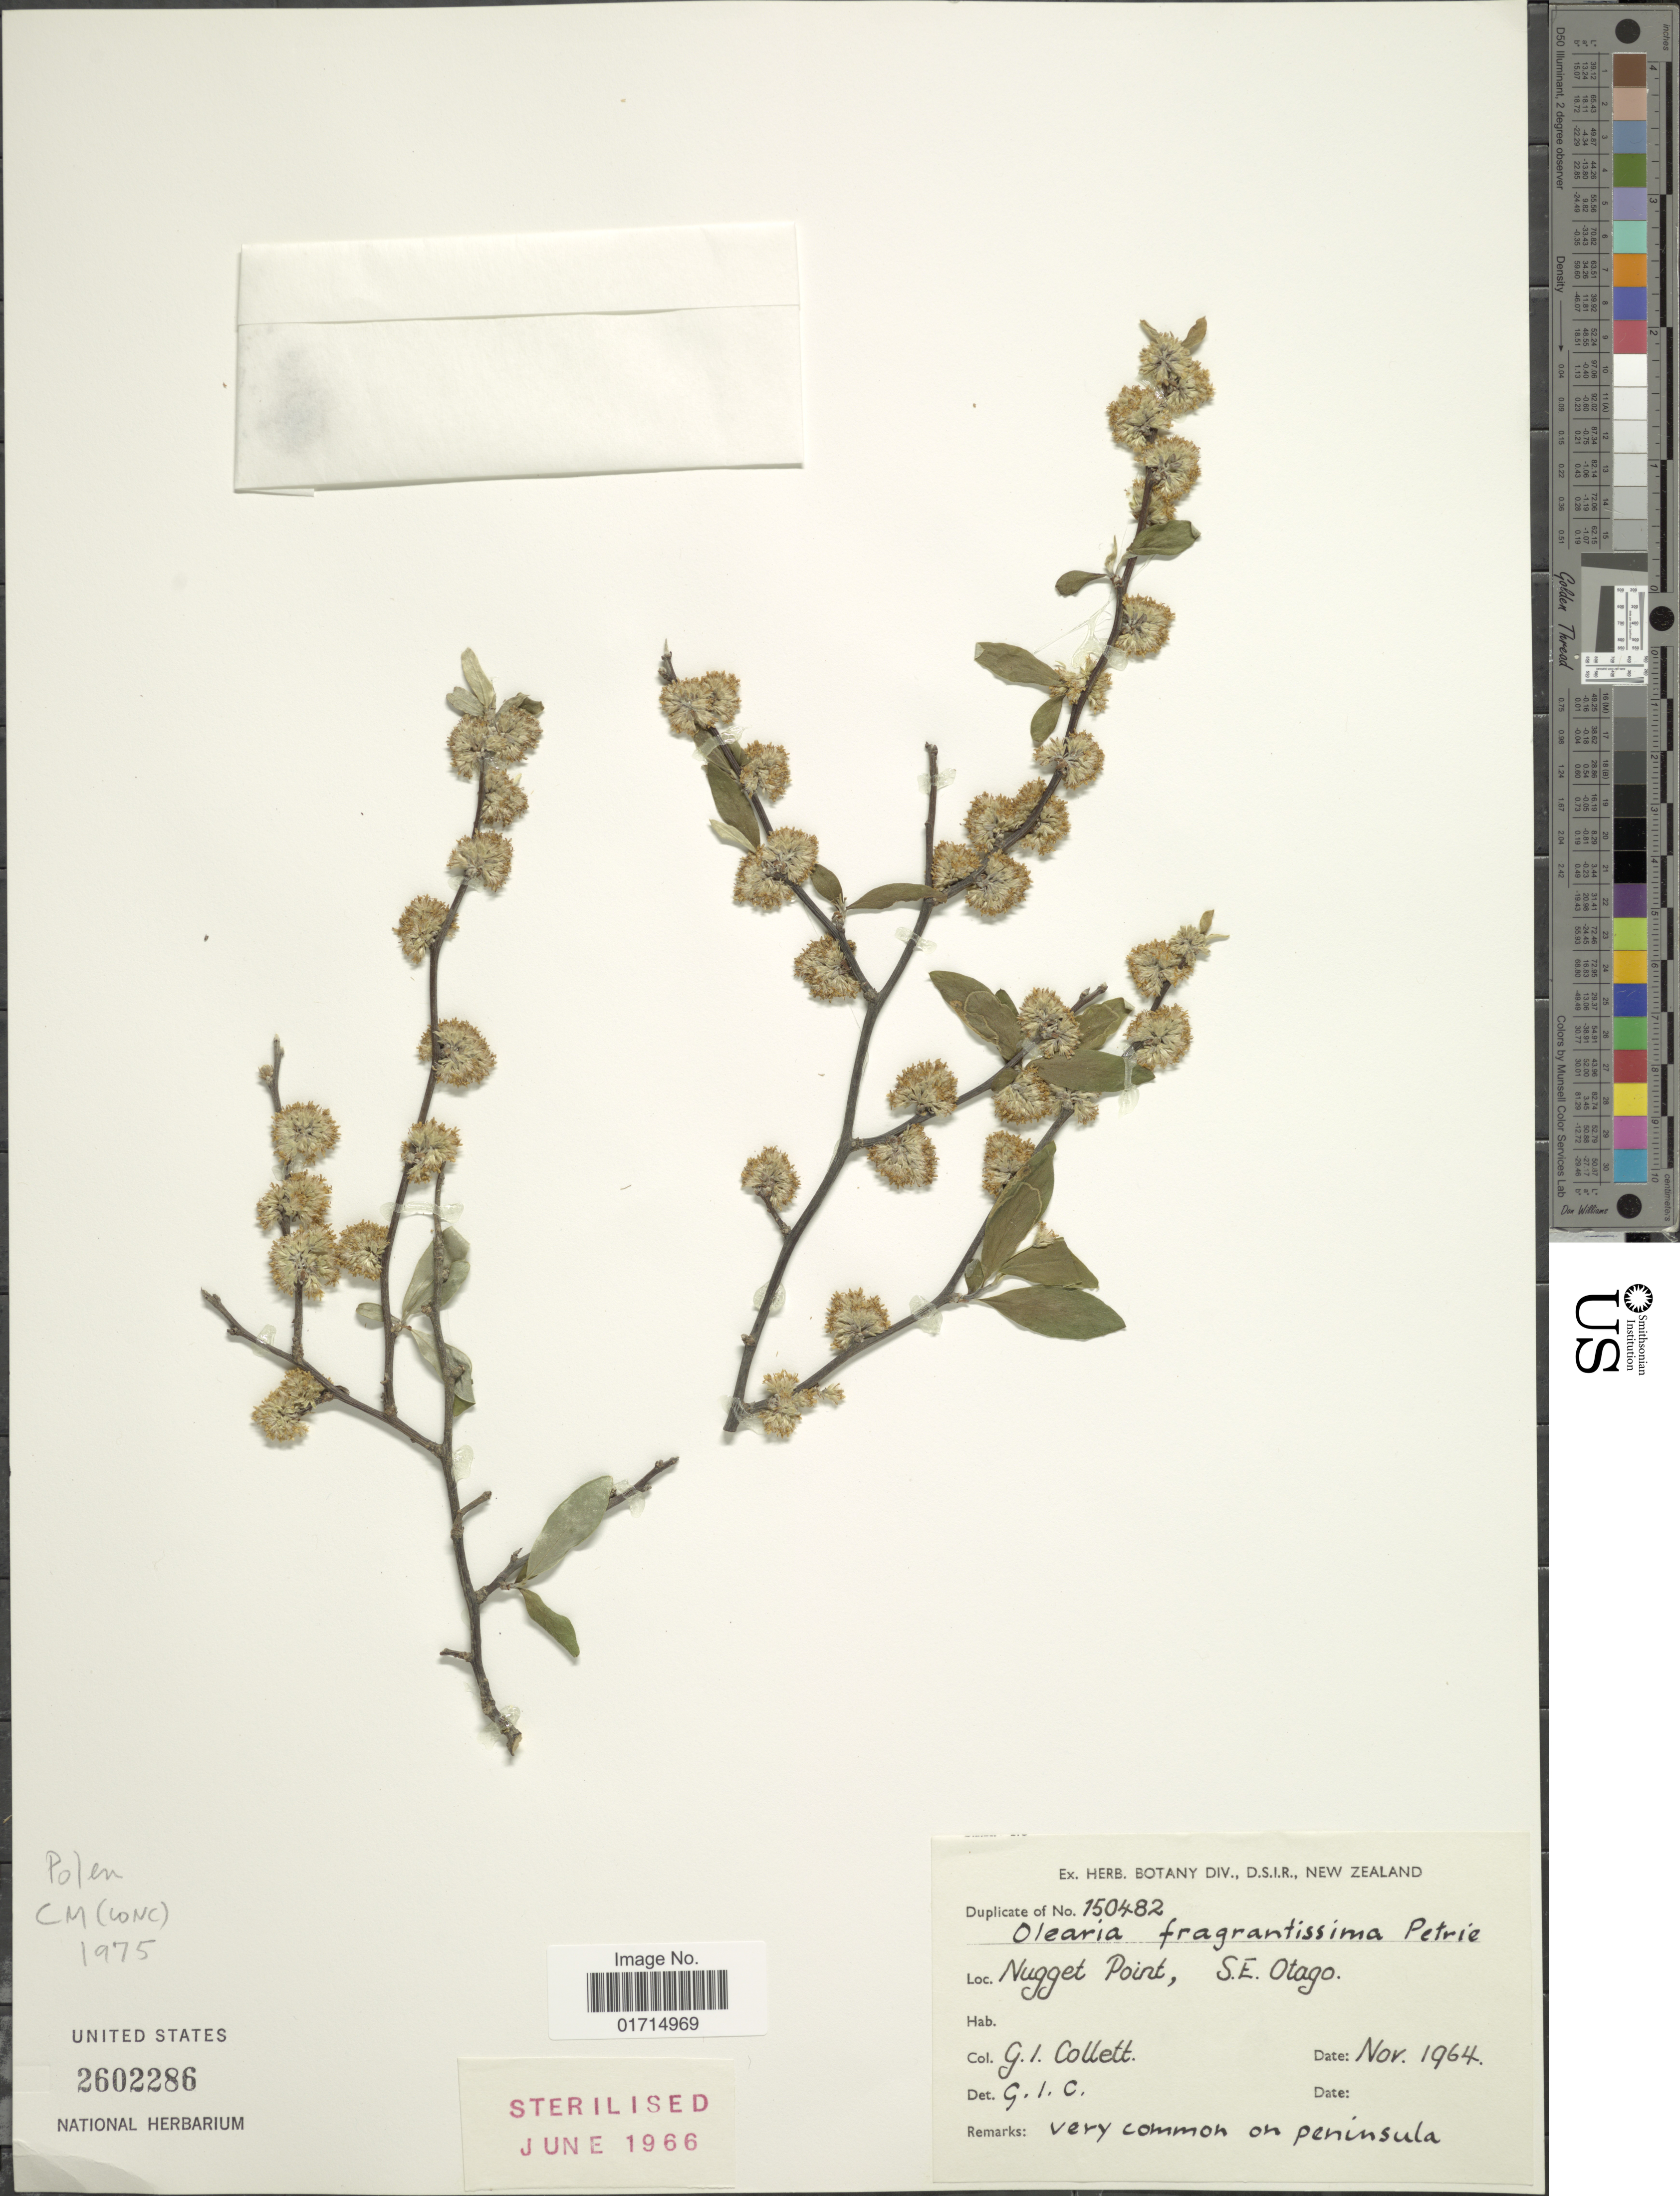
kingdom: Plantae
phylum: Tracheophyta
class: Magnoliopsida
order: Asterales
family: Asteraceae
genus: Olearia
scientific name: Olearia fragrantissima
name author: Petrie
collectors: G. Collett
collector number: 150482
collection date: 1964-11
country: New Zealand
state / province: Otago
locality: Nugget Point, S.E. Otago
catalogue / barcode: US 2602286